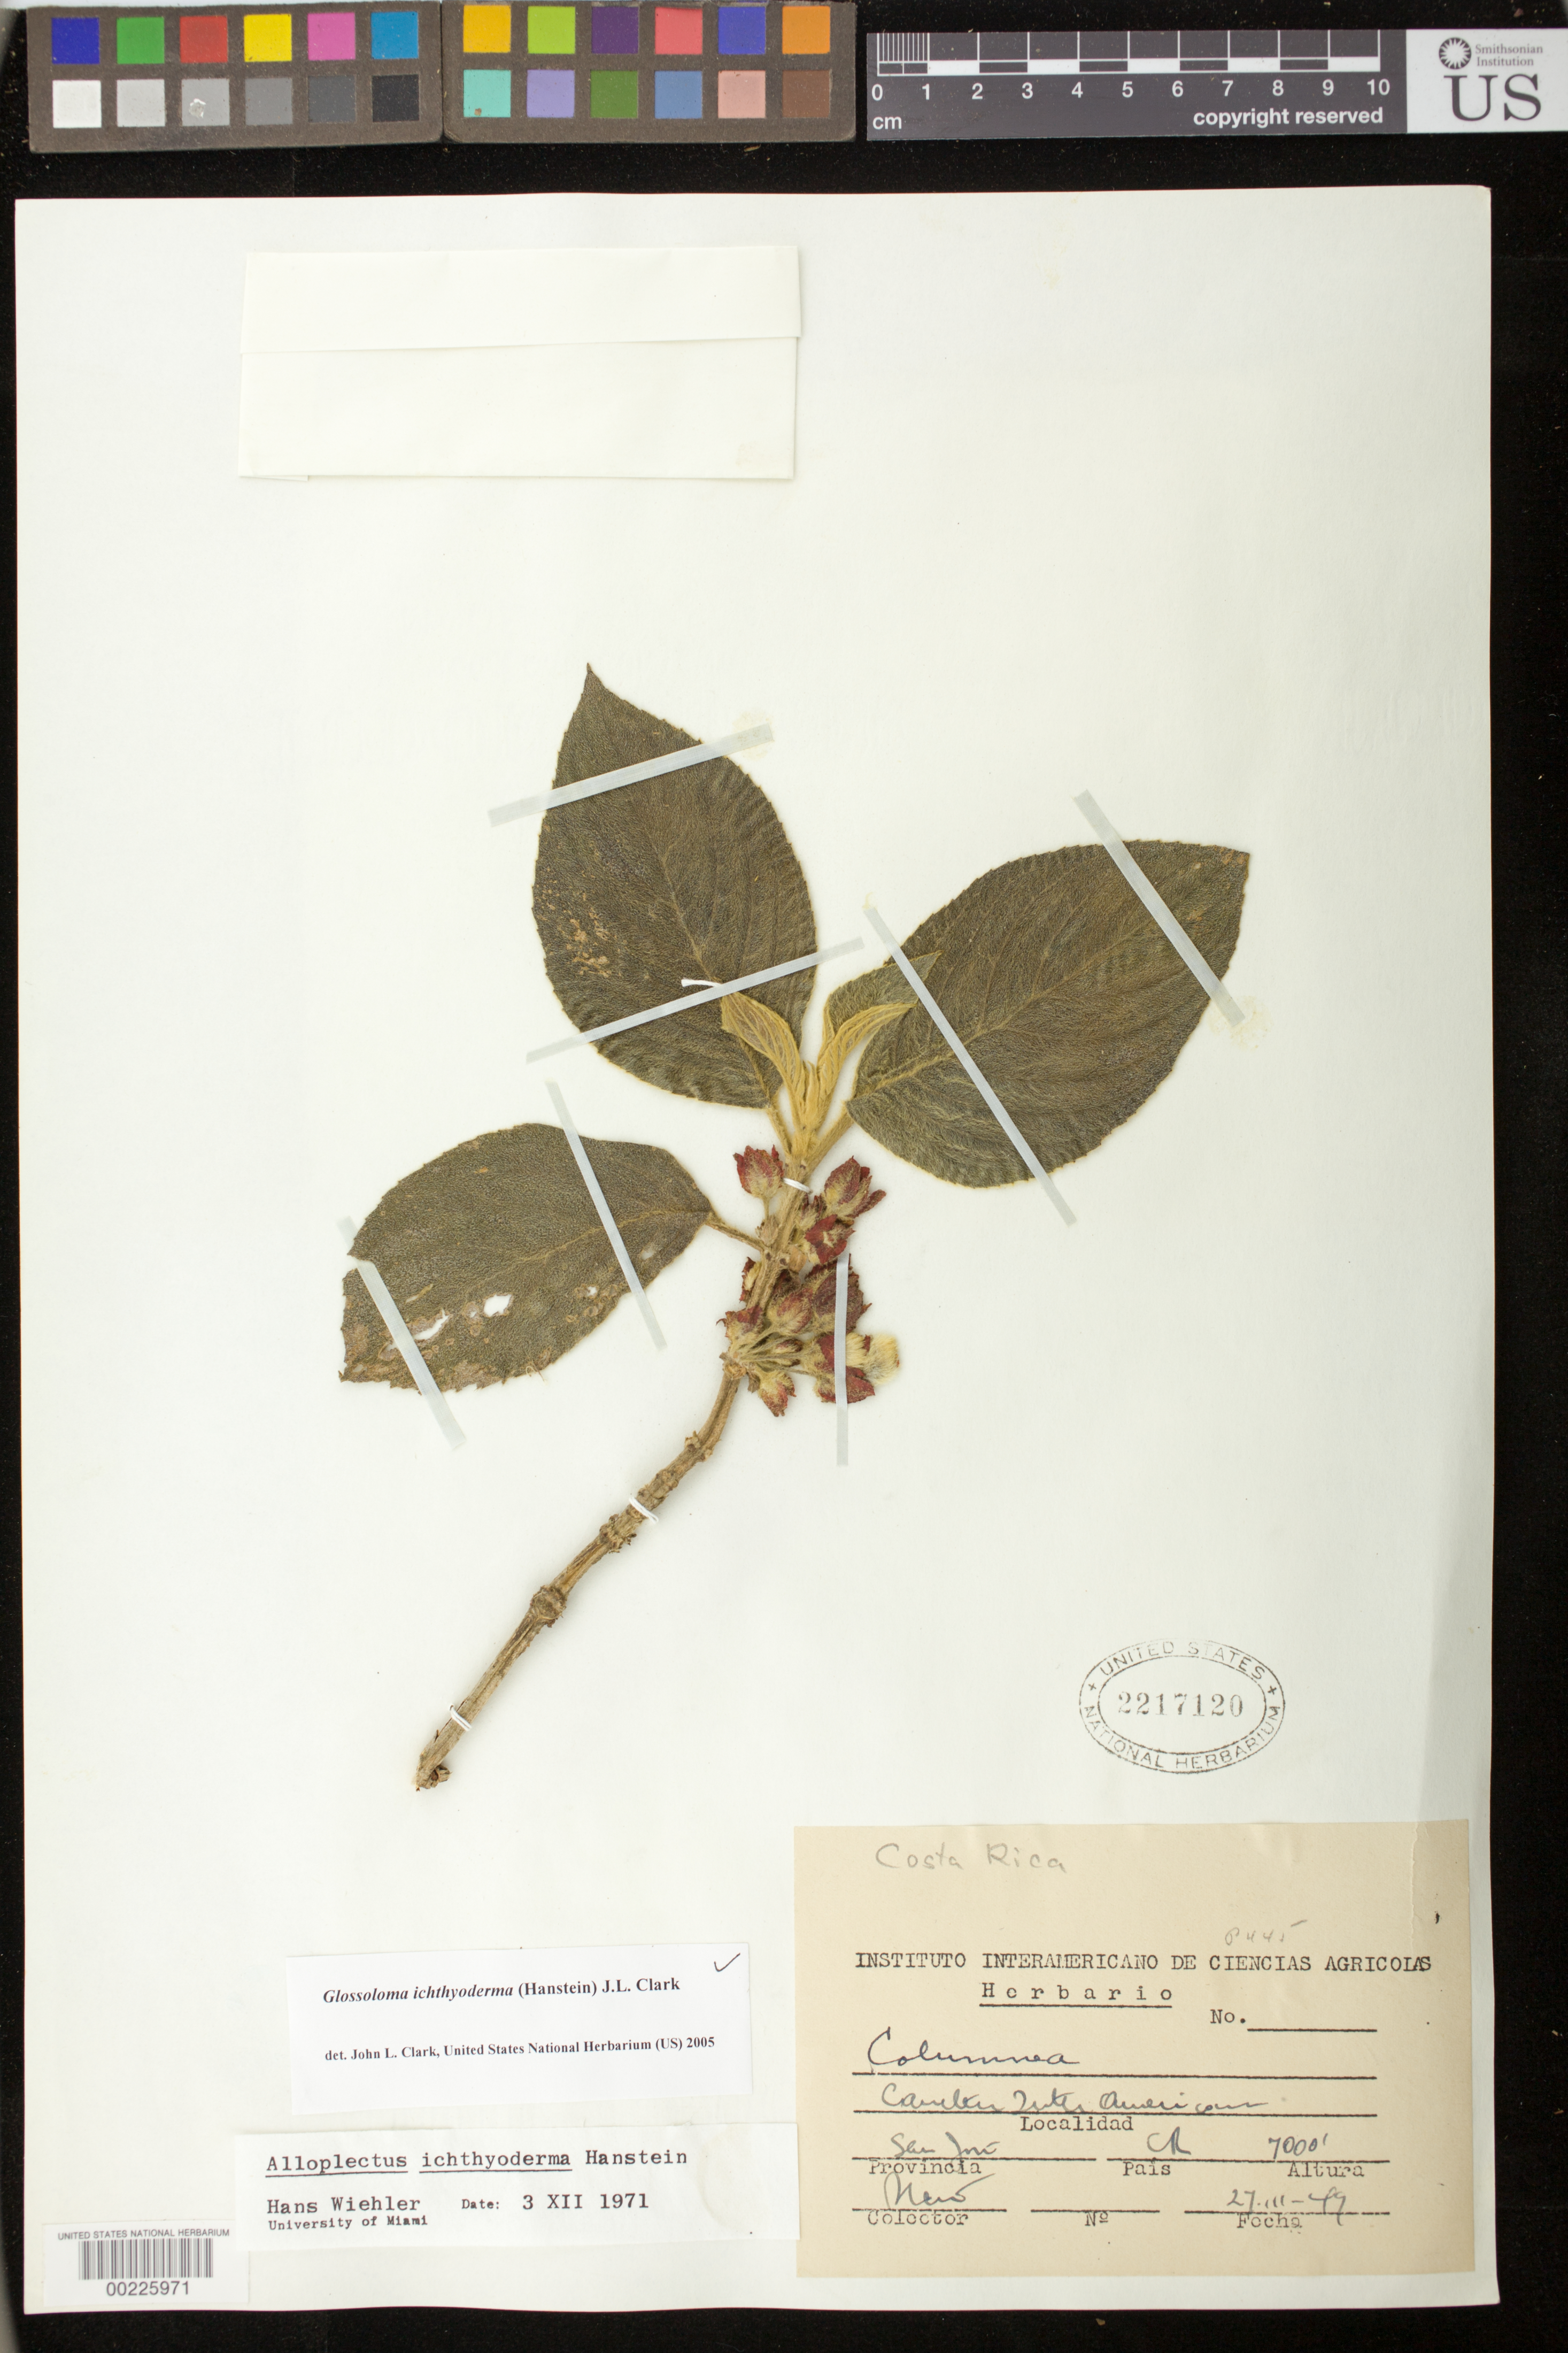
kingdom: Plantae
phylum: Tracheophyta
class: Magnoliopsida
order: Lamiales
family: Gesneriaceae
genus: Glossoloma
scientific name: Glossoloma ichthyoderma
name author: (Hanst.) J.L. Clark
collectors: -. New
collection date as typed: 27 Mar 1949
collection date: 1949-03-27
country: Costa Rica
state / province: San José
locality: Interamerican highway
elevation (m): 2134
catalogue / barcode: US 2217120